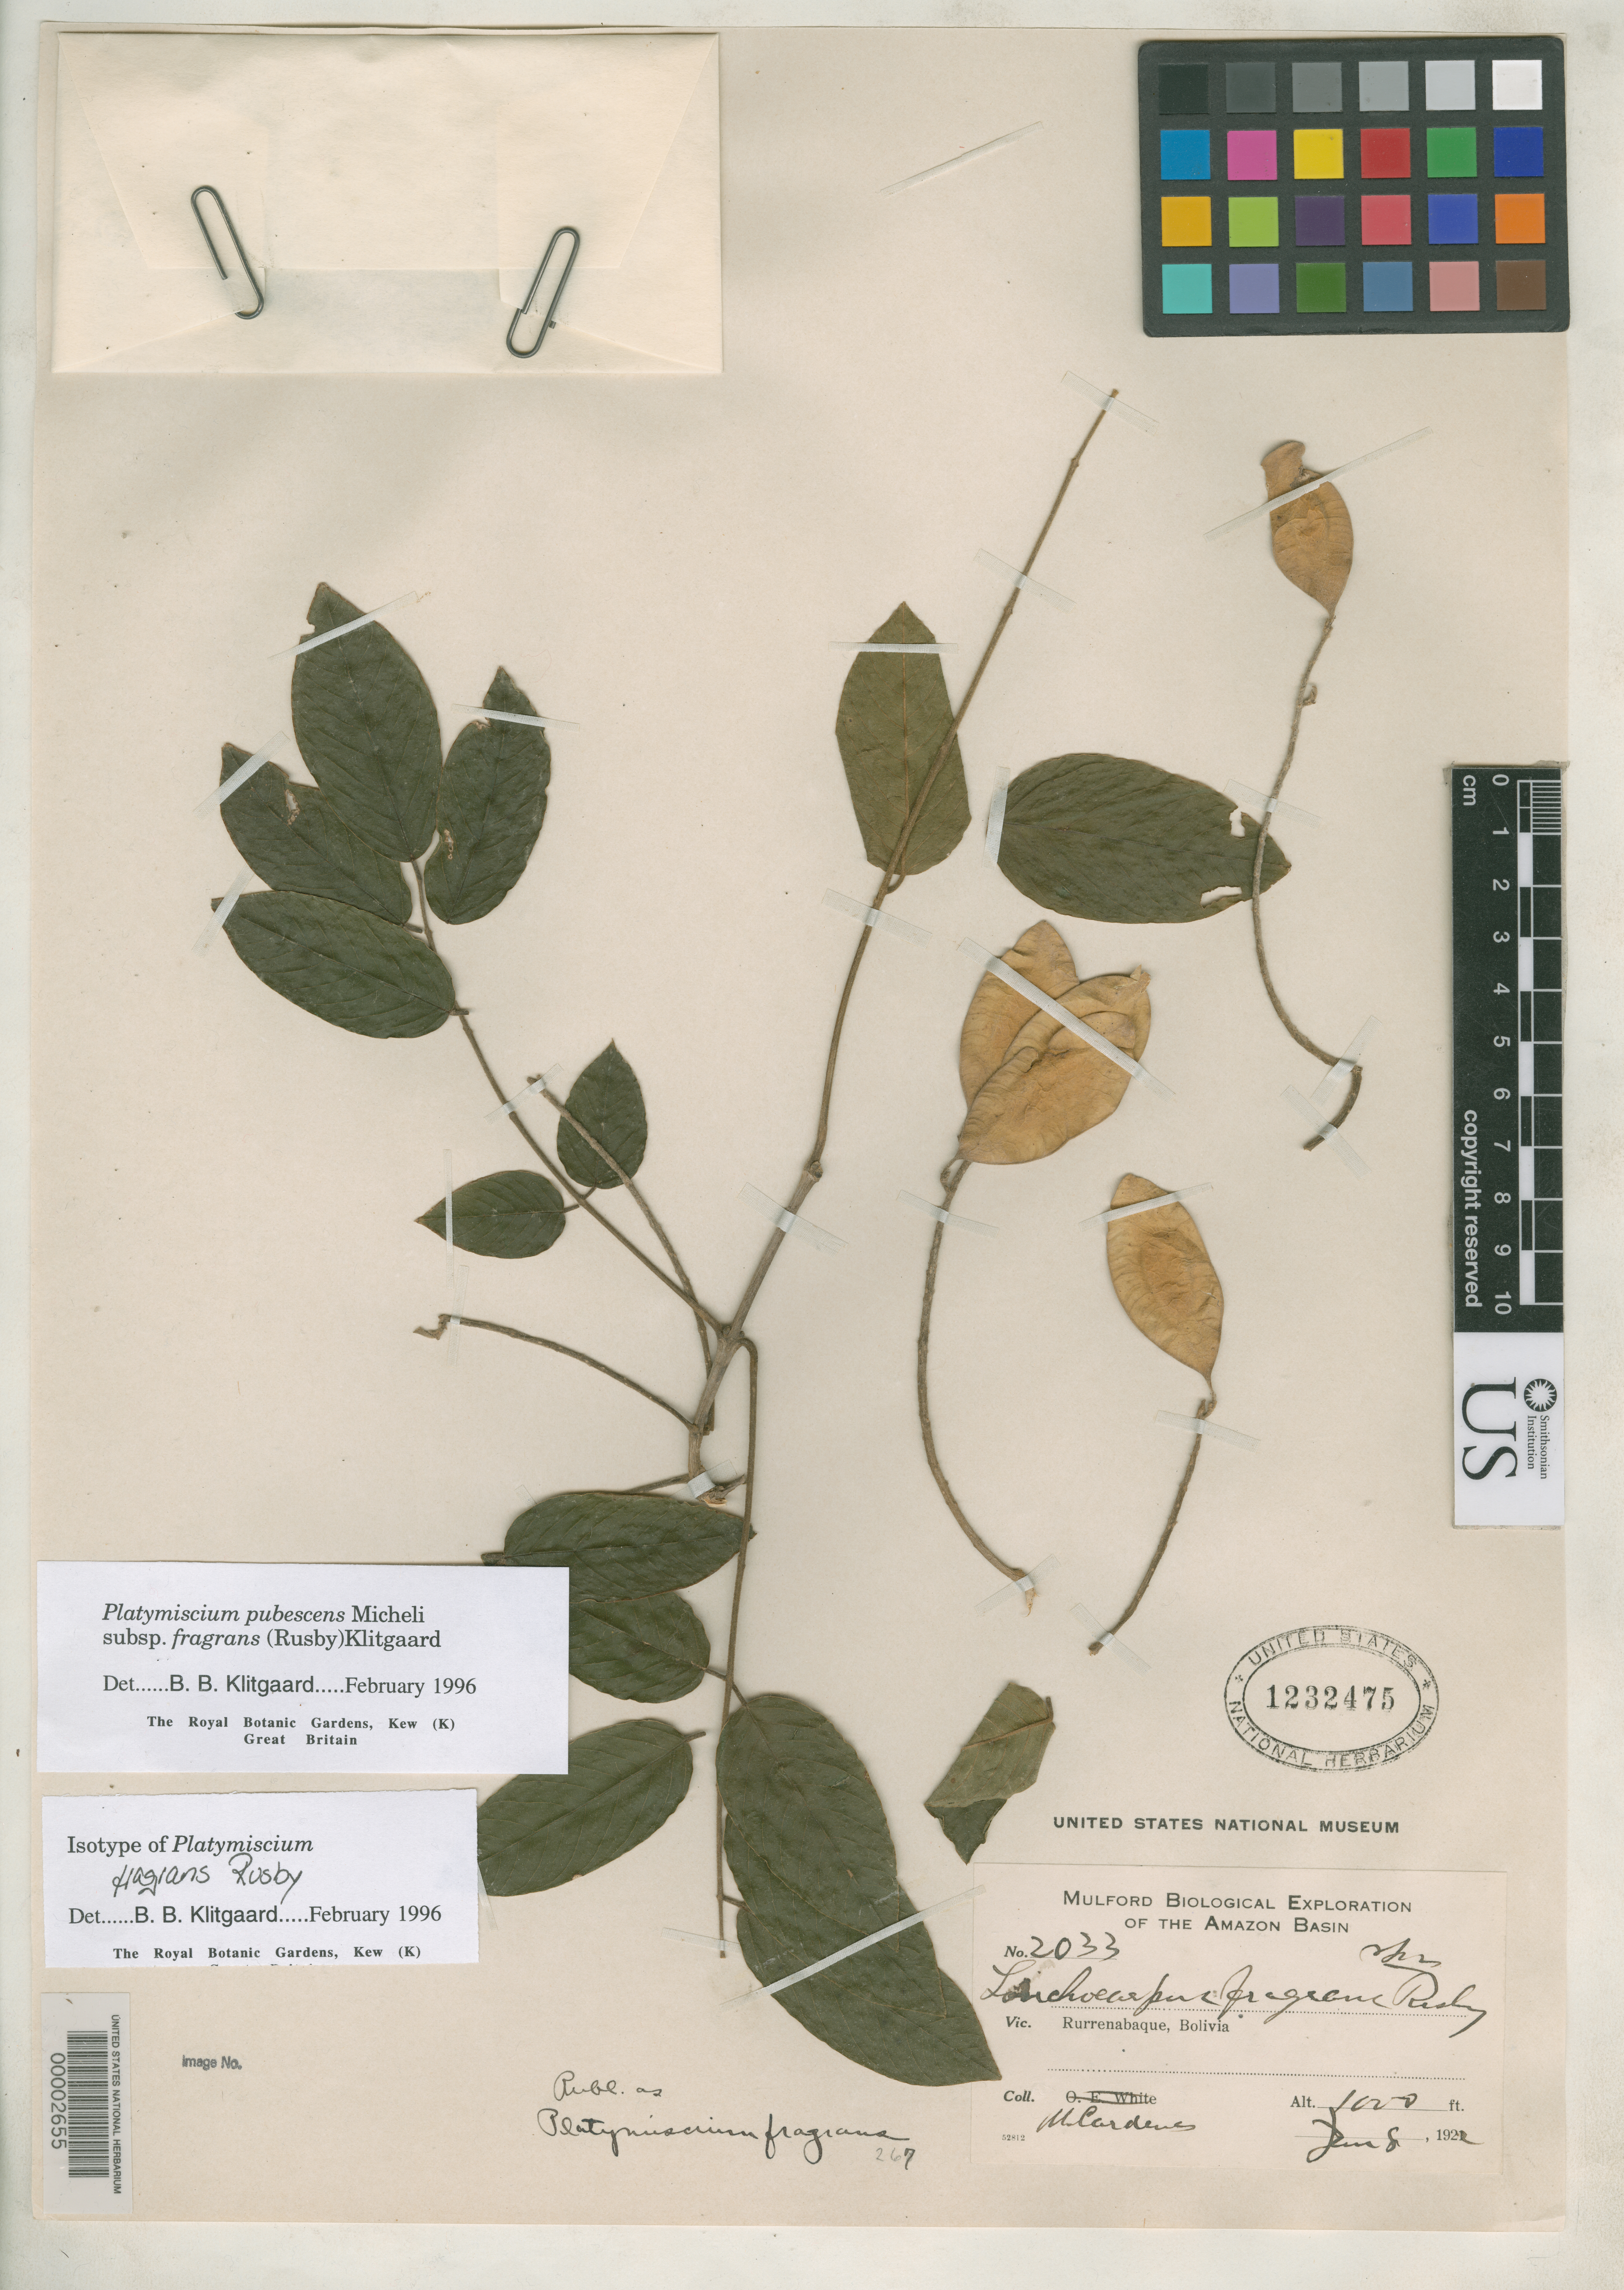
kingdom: Plantae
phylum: Tracheophyta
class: Magnoliopsida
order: Fabales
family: Fabaceae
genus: Platymiscium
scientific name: Platymiscium fragrans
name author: Rusby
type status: Isotype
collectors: M. Cárdenas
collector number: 2033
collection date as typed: Jan. 8, 1922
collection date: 1922-01-08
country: Bolivia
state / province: Beni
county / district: José Ballivián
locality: Rurrenabaque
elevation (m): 305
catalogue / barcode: US 1232475